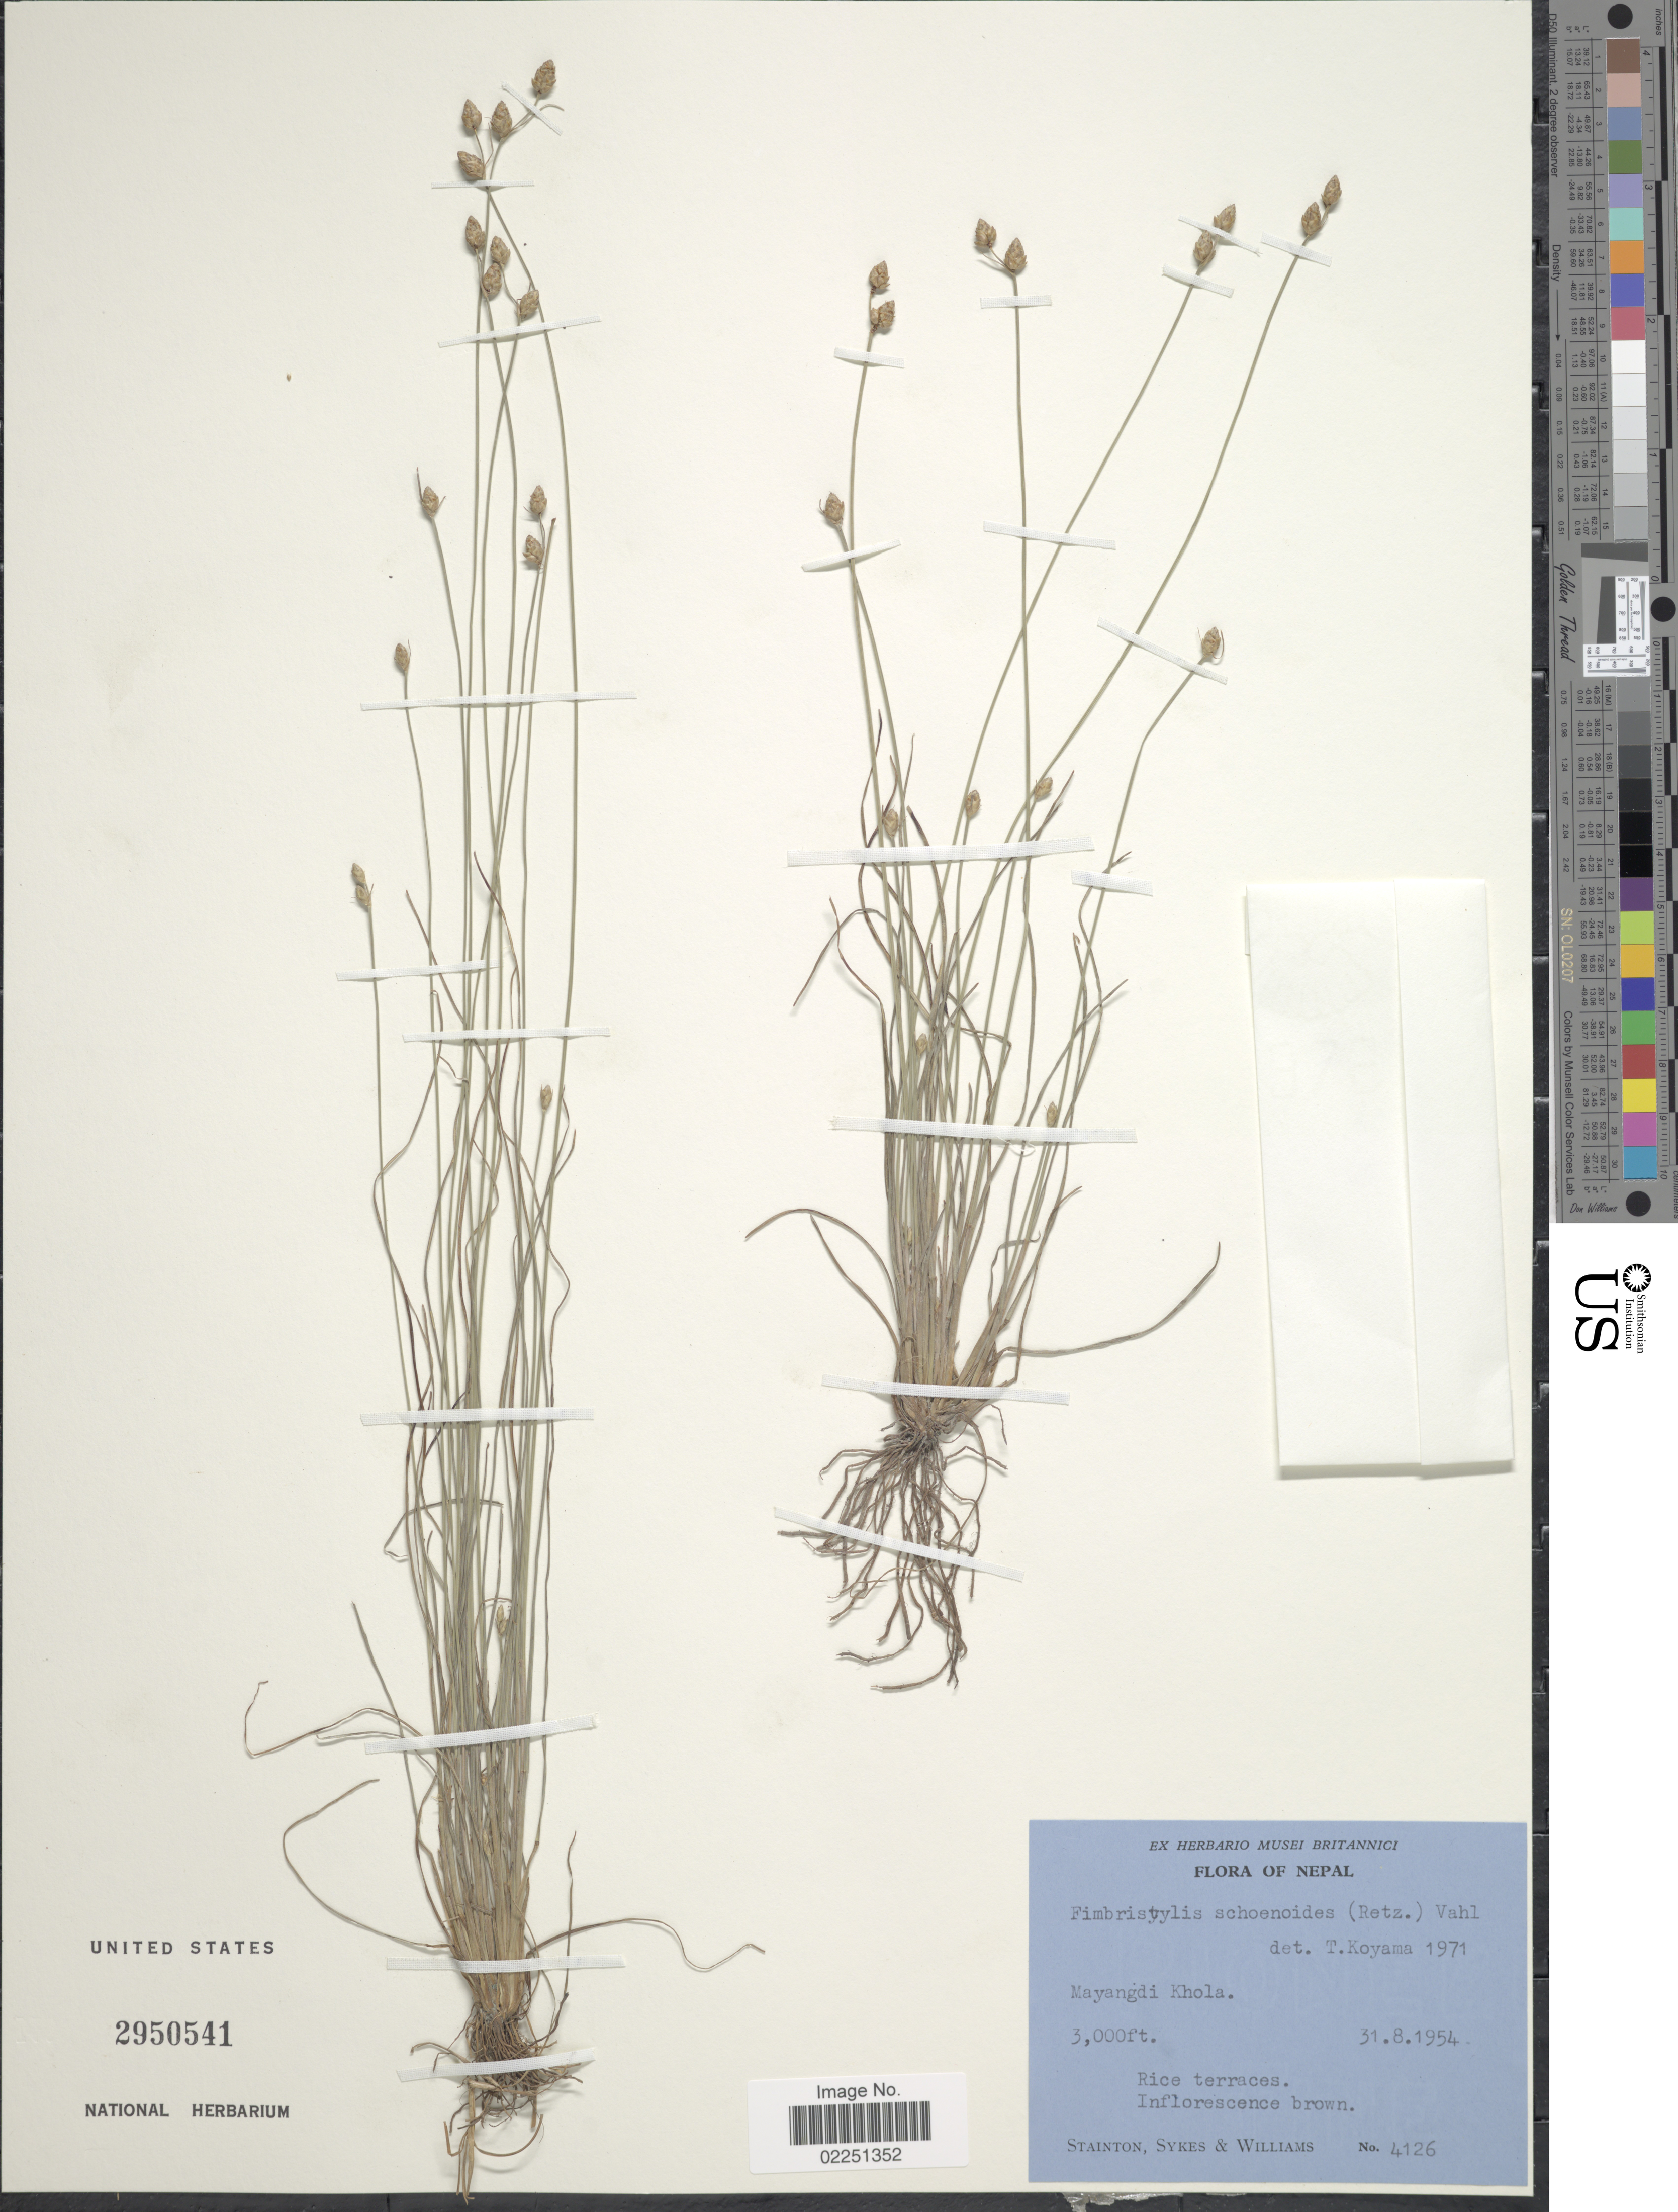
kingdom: Plantae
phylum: Tracheophyta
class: Liliopsida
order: Poales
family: Cyperaceae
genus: Fimbristylis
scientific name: Fimbristylis schoenoides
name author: (Retz.) Vahl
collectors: -. Stainton, Sykes, -- & -- Williams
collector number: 4126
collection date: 1954-08-31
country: Nepal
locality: Mayangdi Khola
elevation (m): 914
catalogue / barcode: US 2950541